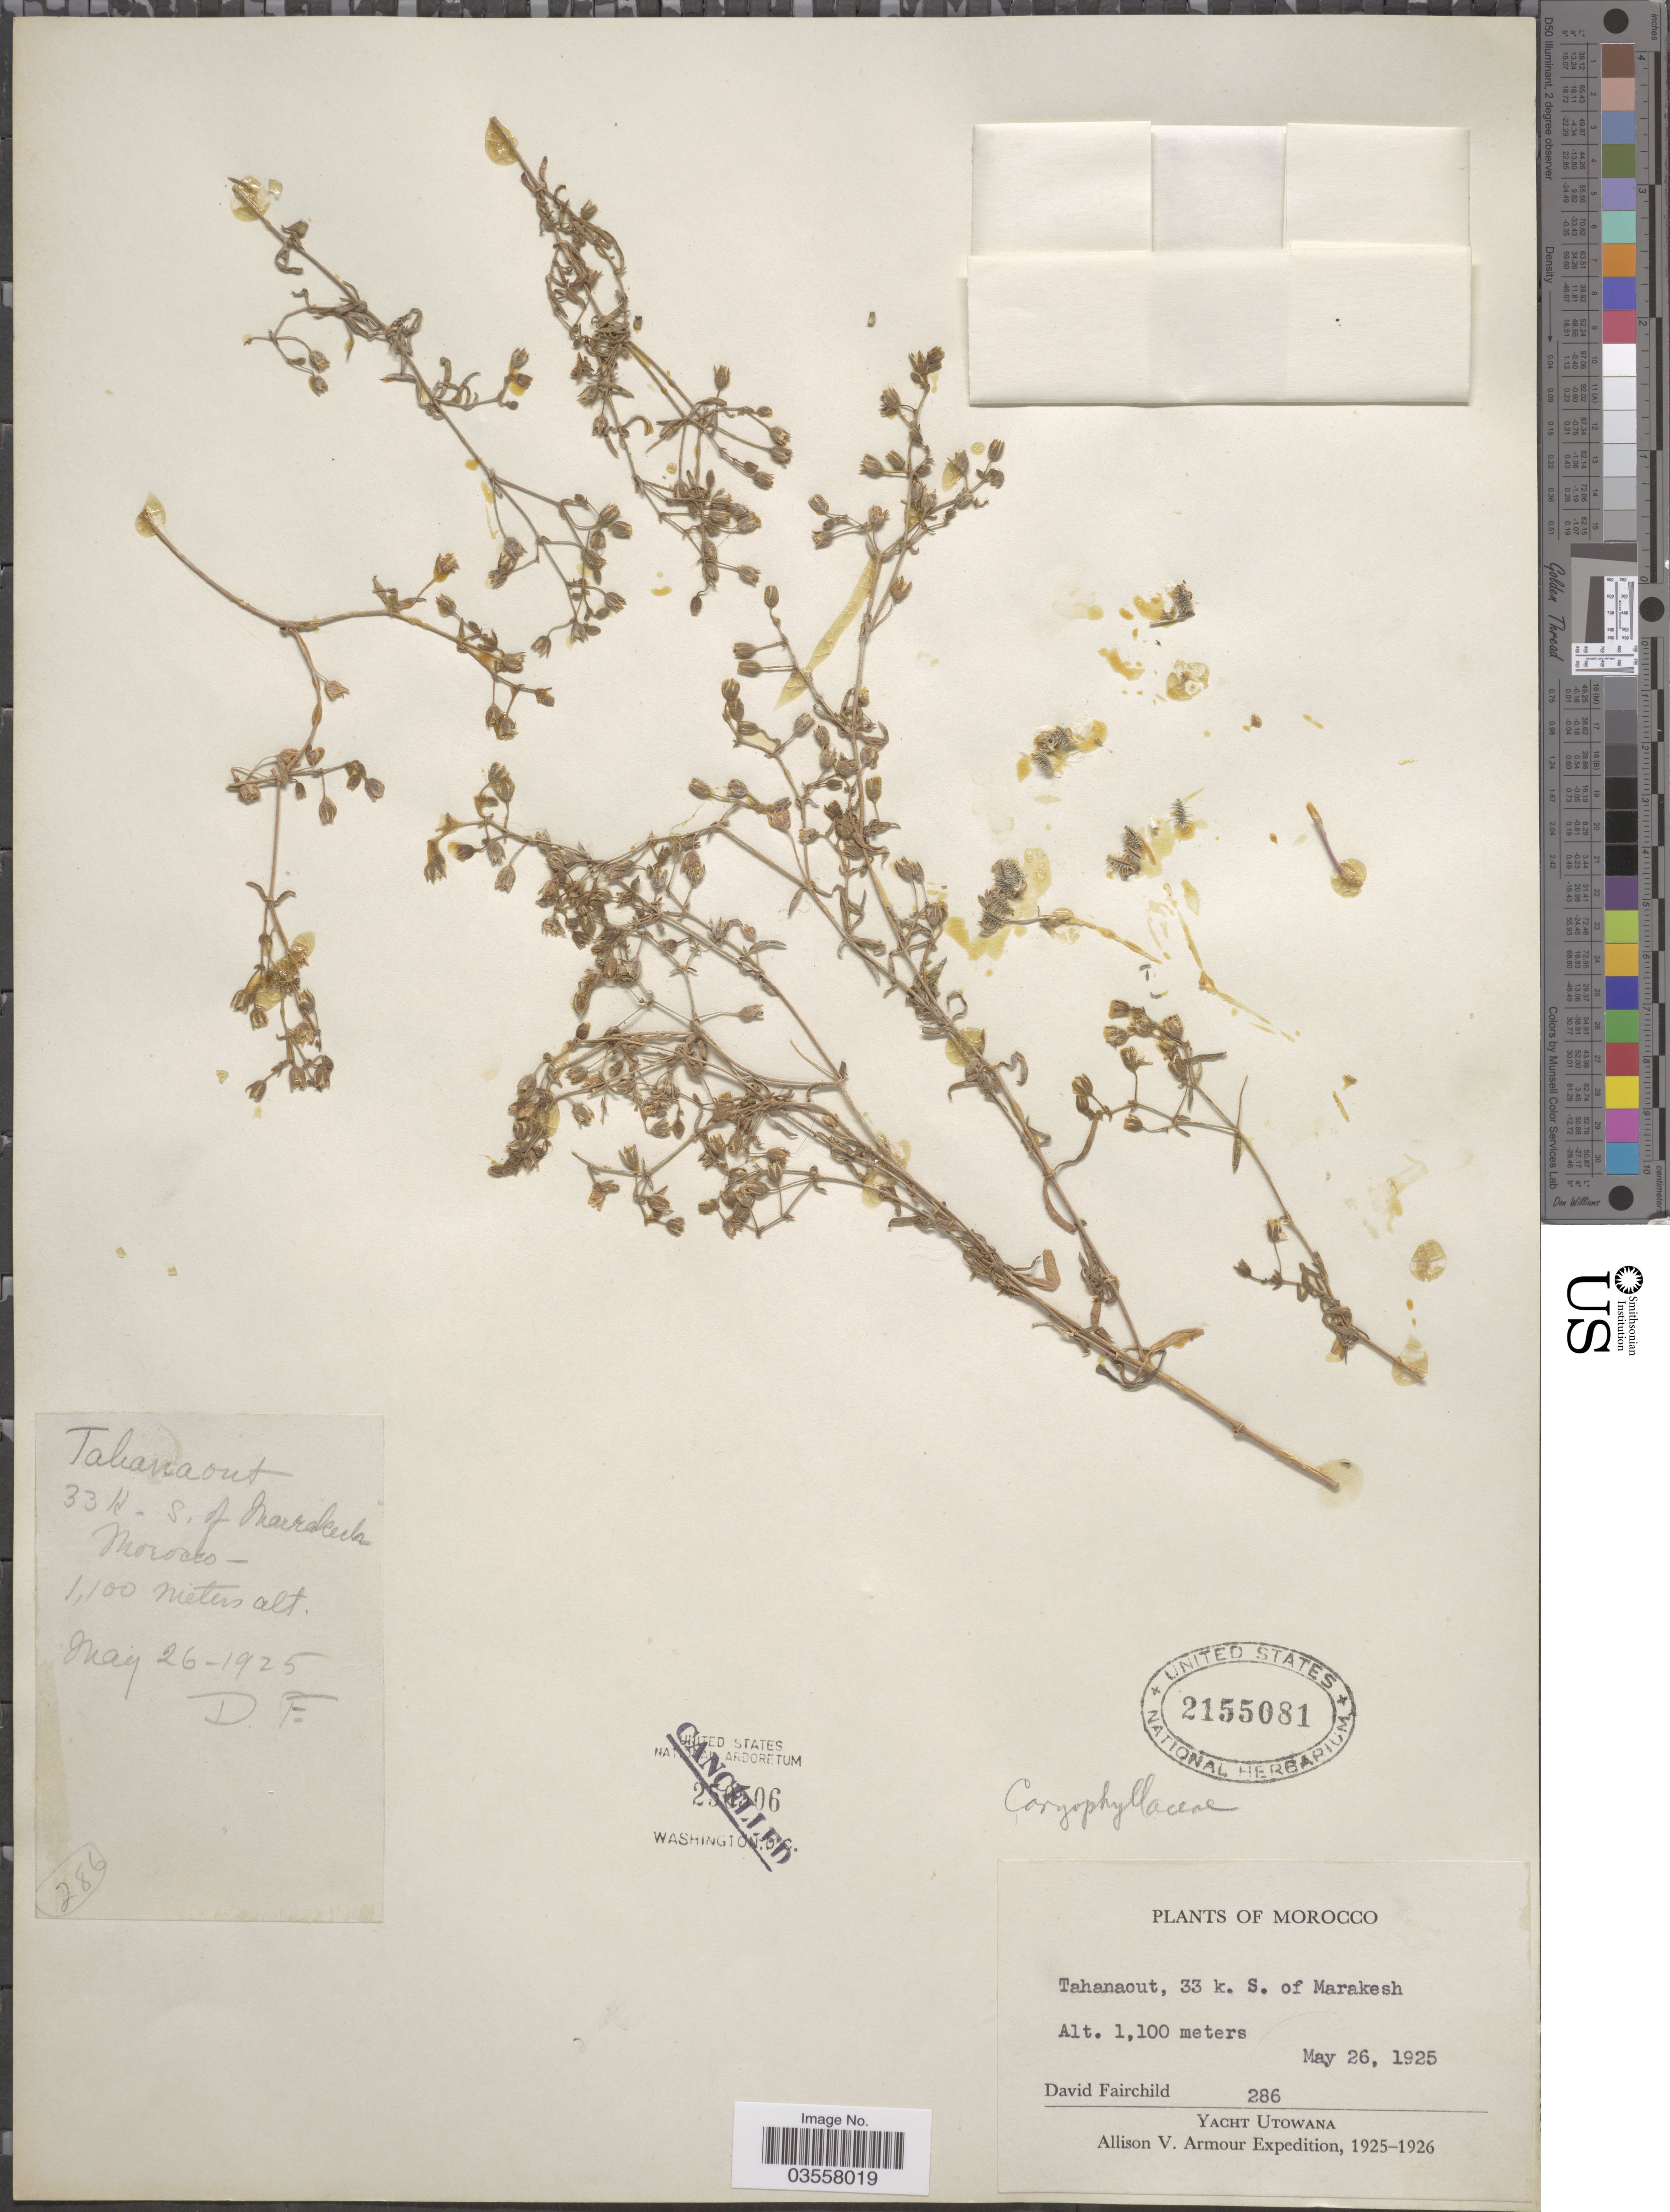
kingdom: Plantae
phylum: Tracheophyta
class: Magnoliopsida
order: Caryophyllales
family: Caryophyllaceae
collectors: D. Fairchild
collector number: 286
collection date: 1925-05-26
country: Morocco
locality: Tahanaout, 33 k. S. of Marakesh.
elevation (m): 1100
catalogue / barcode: US 2155081